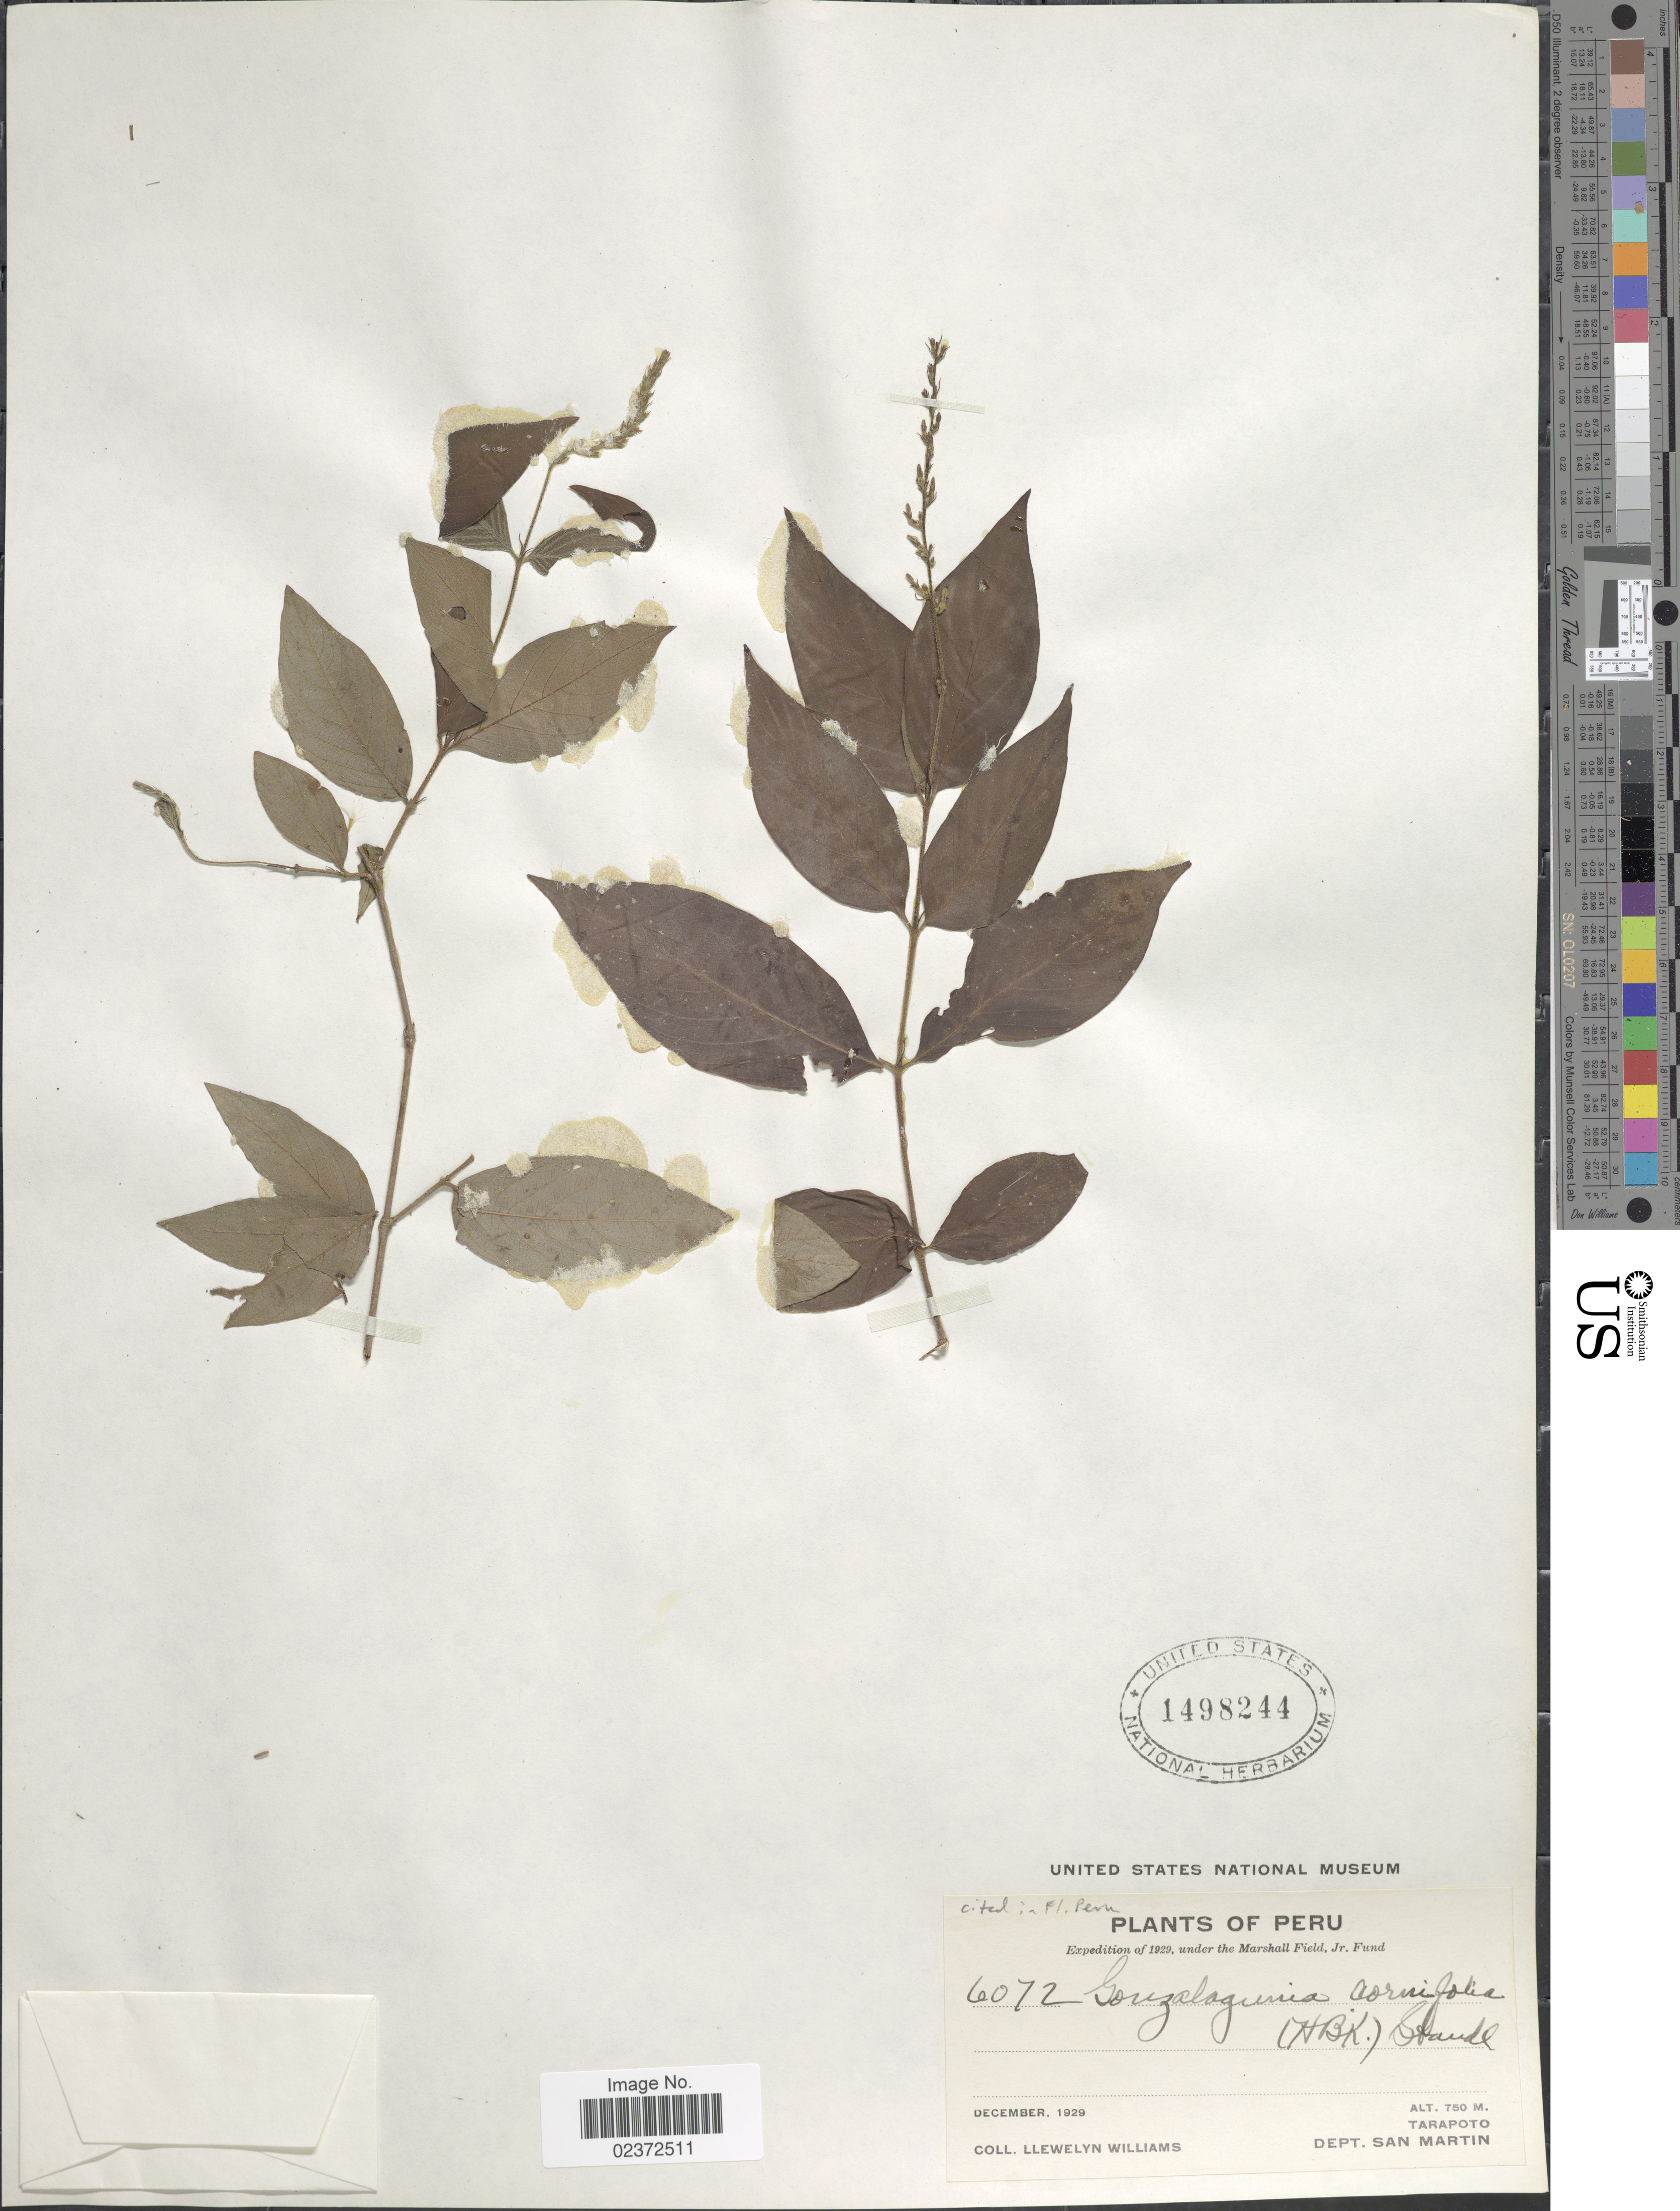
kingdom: Plantae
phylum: Tracheophyta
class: Magnoliopsida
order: Gentianales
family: Rubiaceae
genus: Gonzalagunia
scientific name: Gonzalagunia cornifolia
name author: (Kunth) Standl.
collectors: Ll. Williams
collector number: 6072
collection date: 1929-12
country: Peru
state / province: San Martín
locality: Tarapoto,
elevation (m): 750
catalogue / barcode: US 1498244